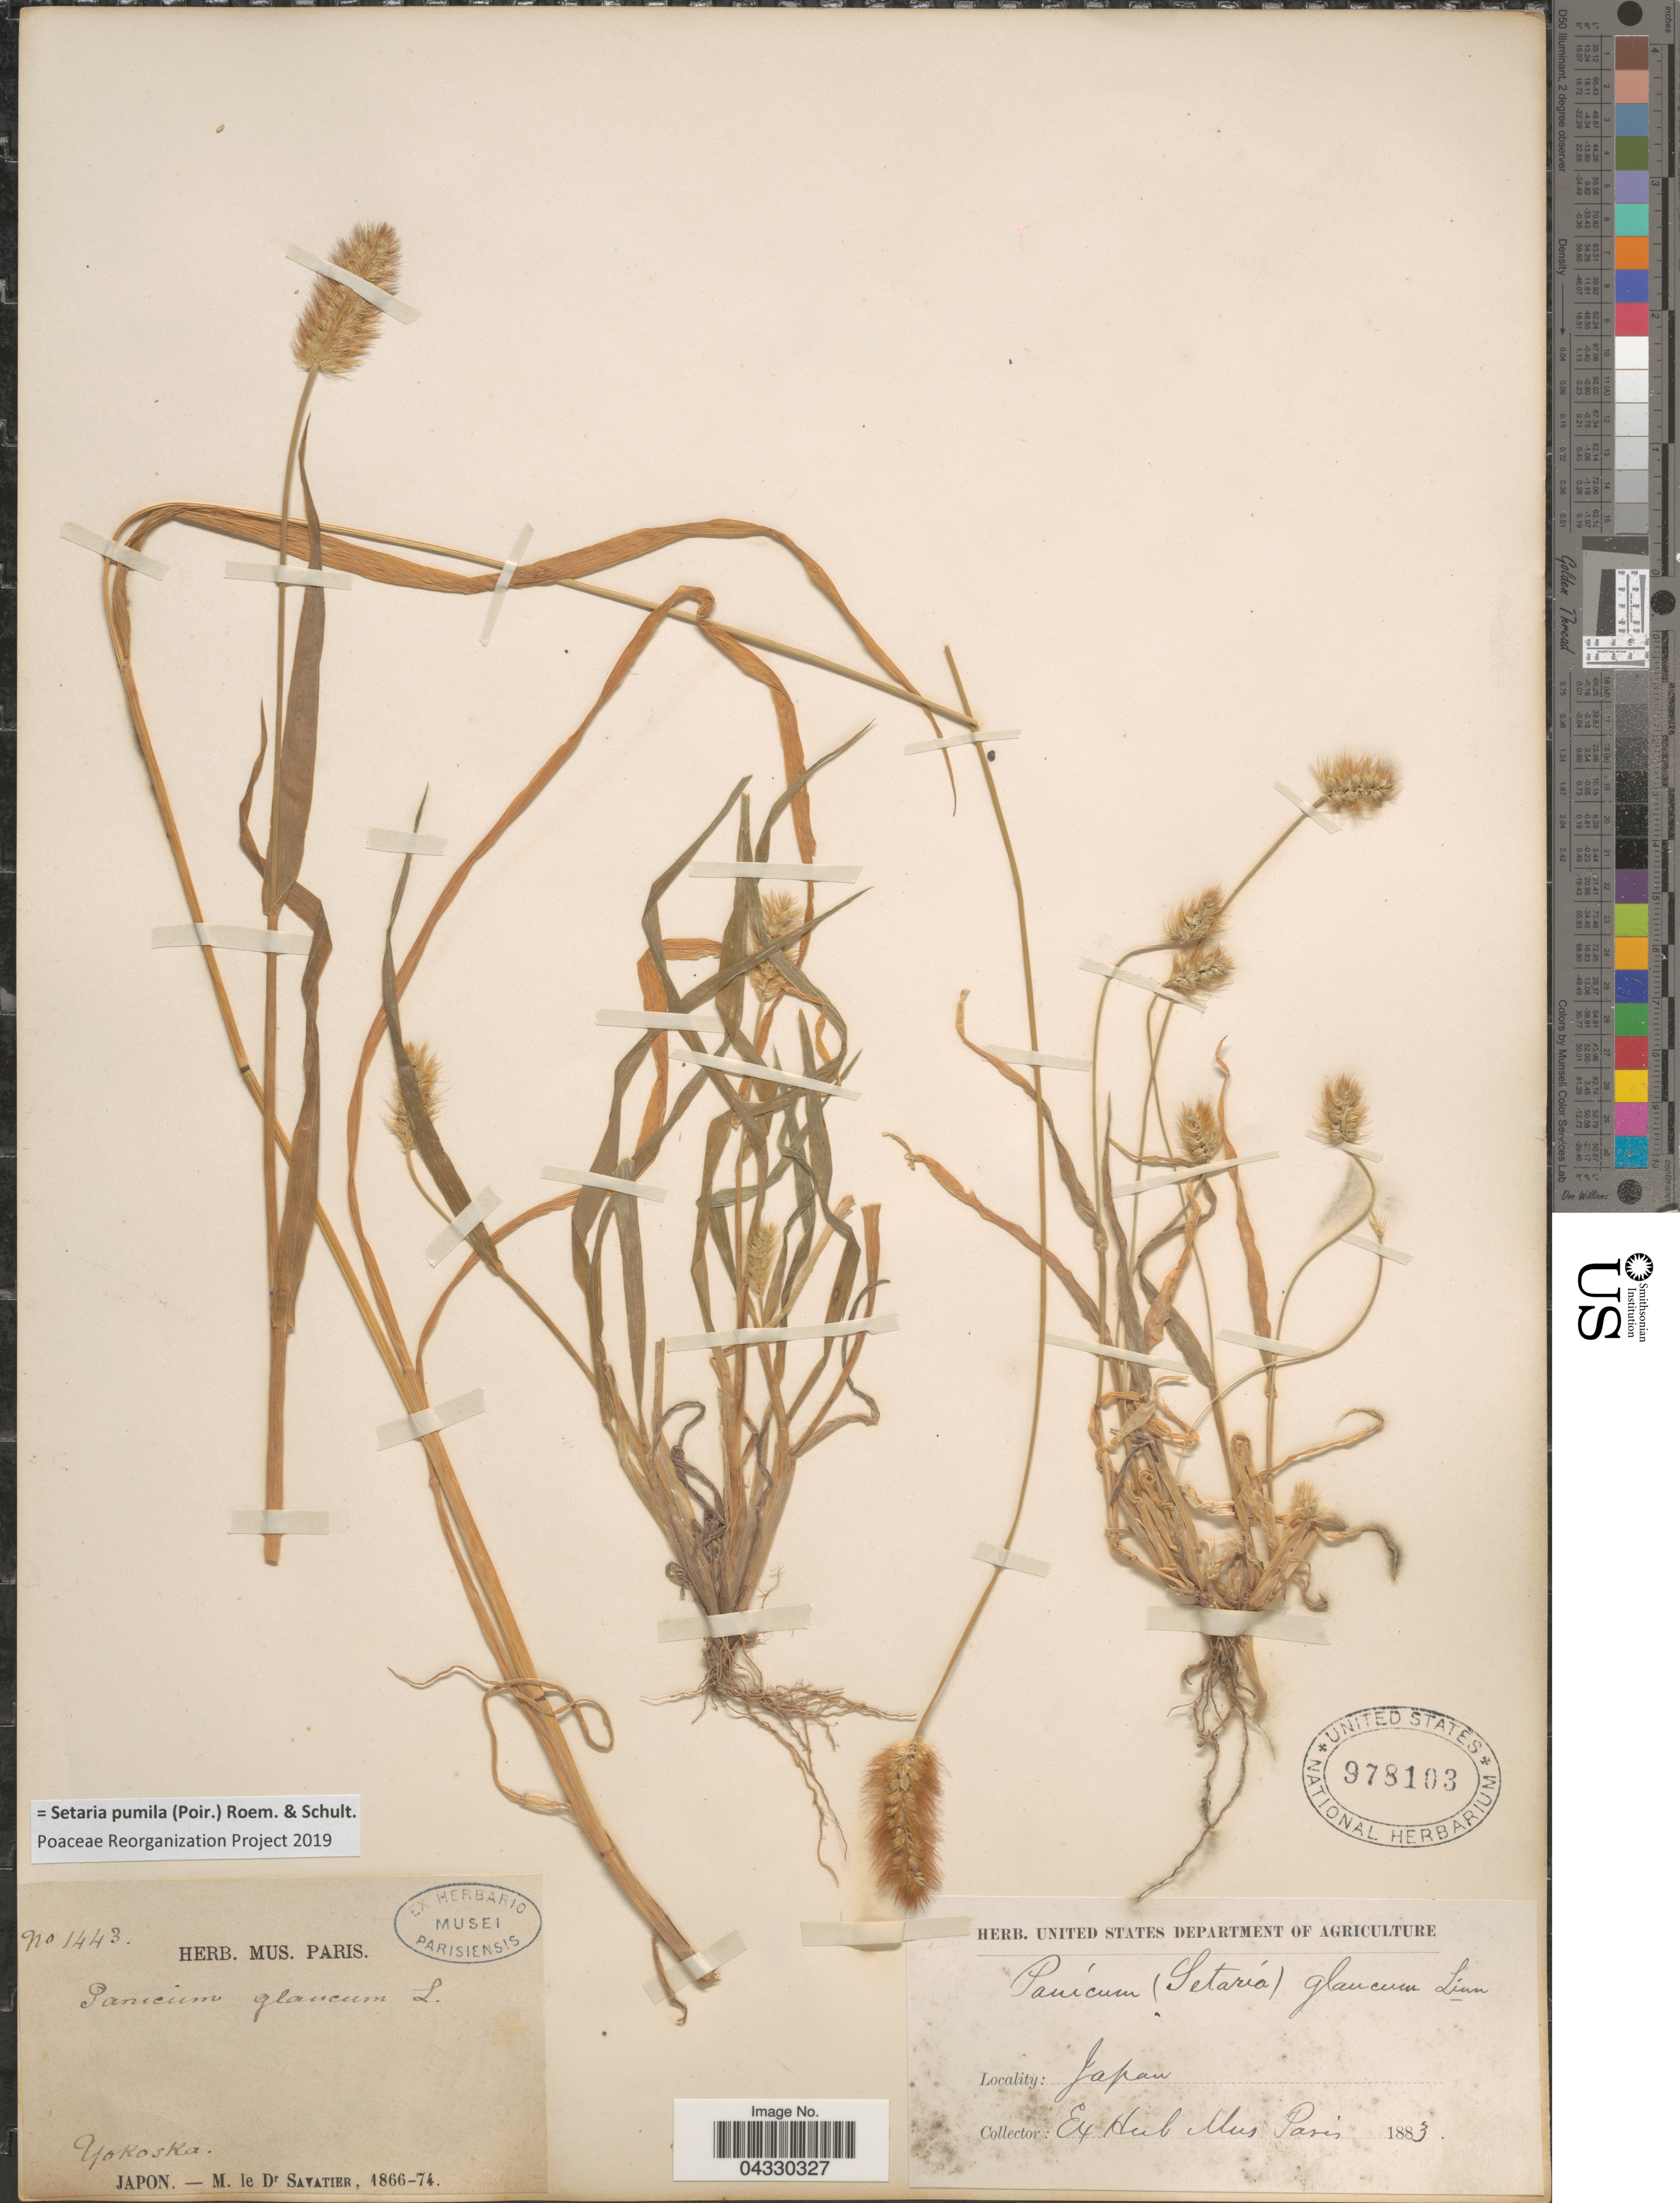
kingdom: Plantae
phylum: Tracheophyta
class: Liliopsida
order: Poales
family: Poaceae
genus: Setaria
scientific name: Setaria pumila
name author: (Poir.) Roem. & Schult.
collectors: M. Savatier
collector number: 1443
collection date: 1883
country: Japan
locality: Yokoska.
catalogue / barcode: US 978103